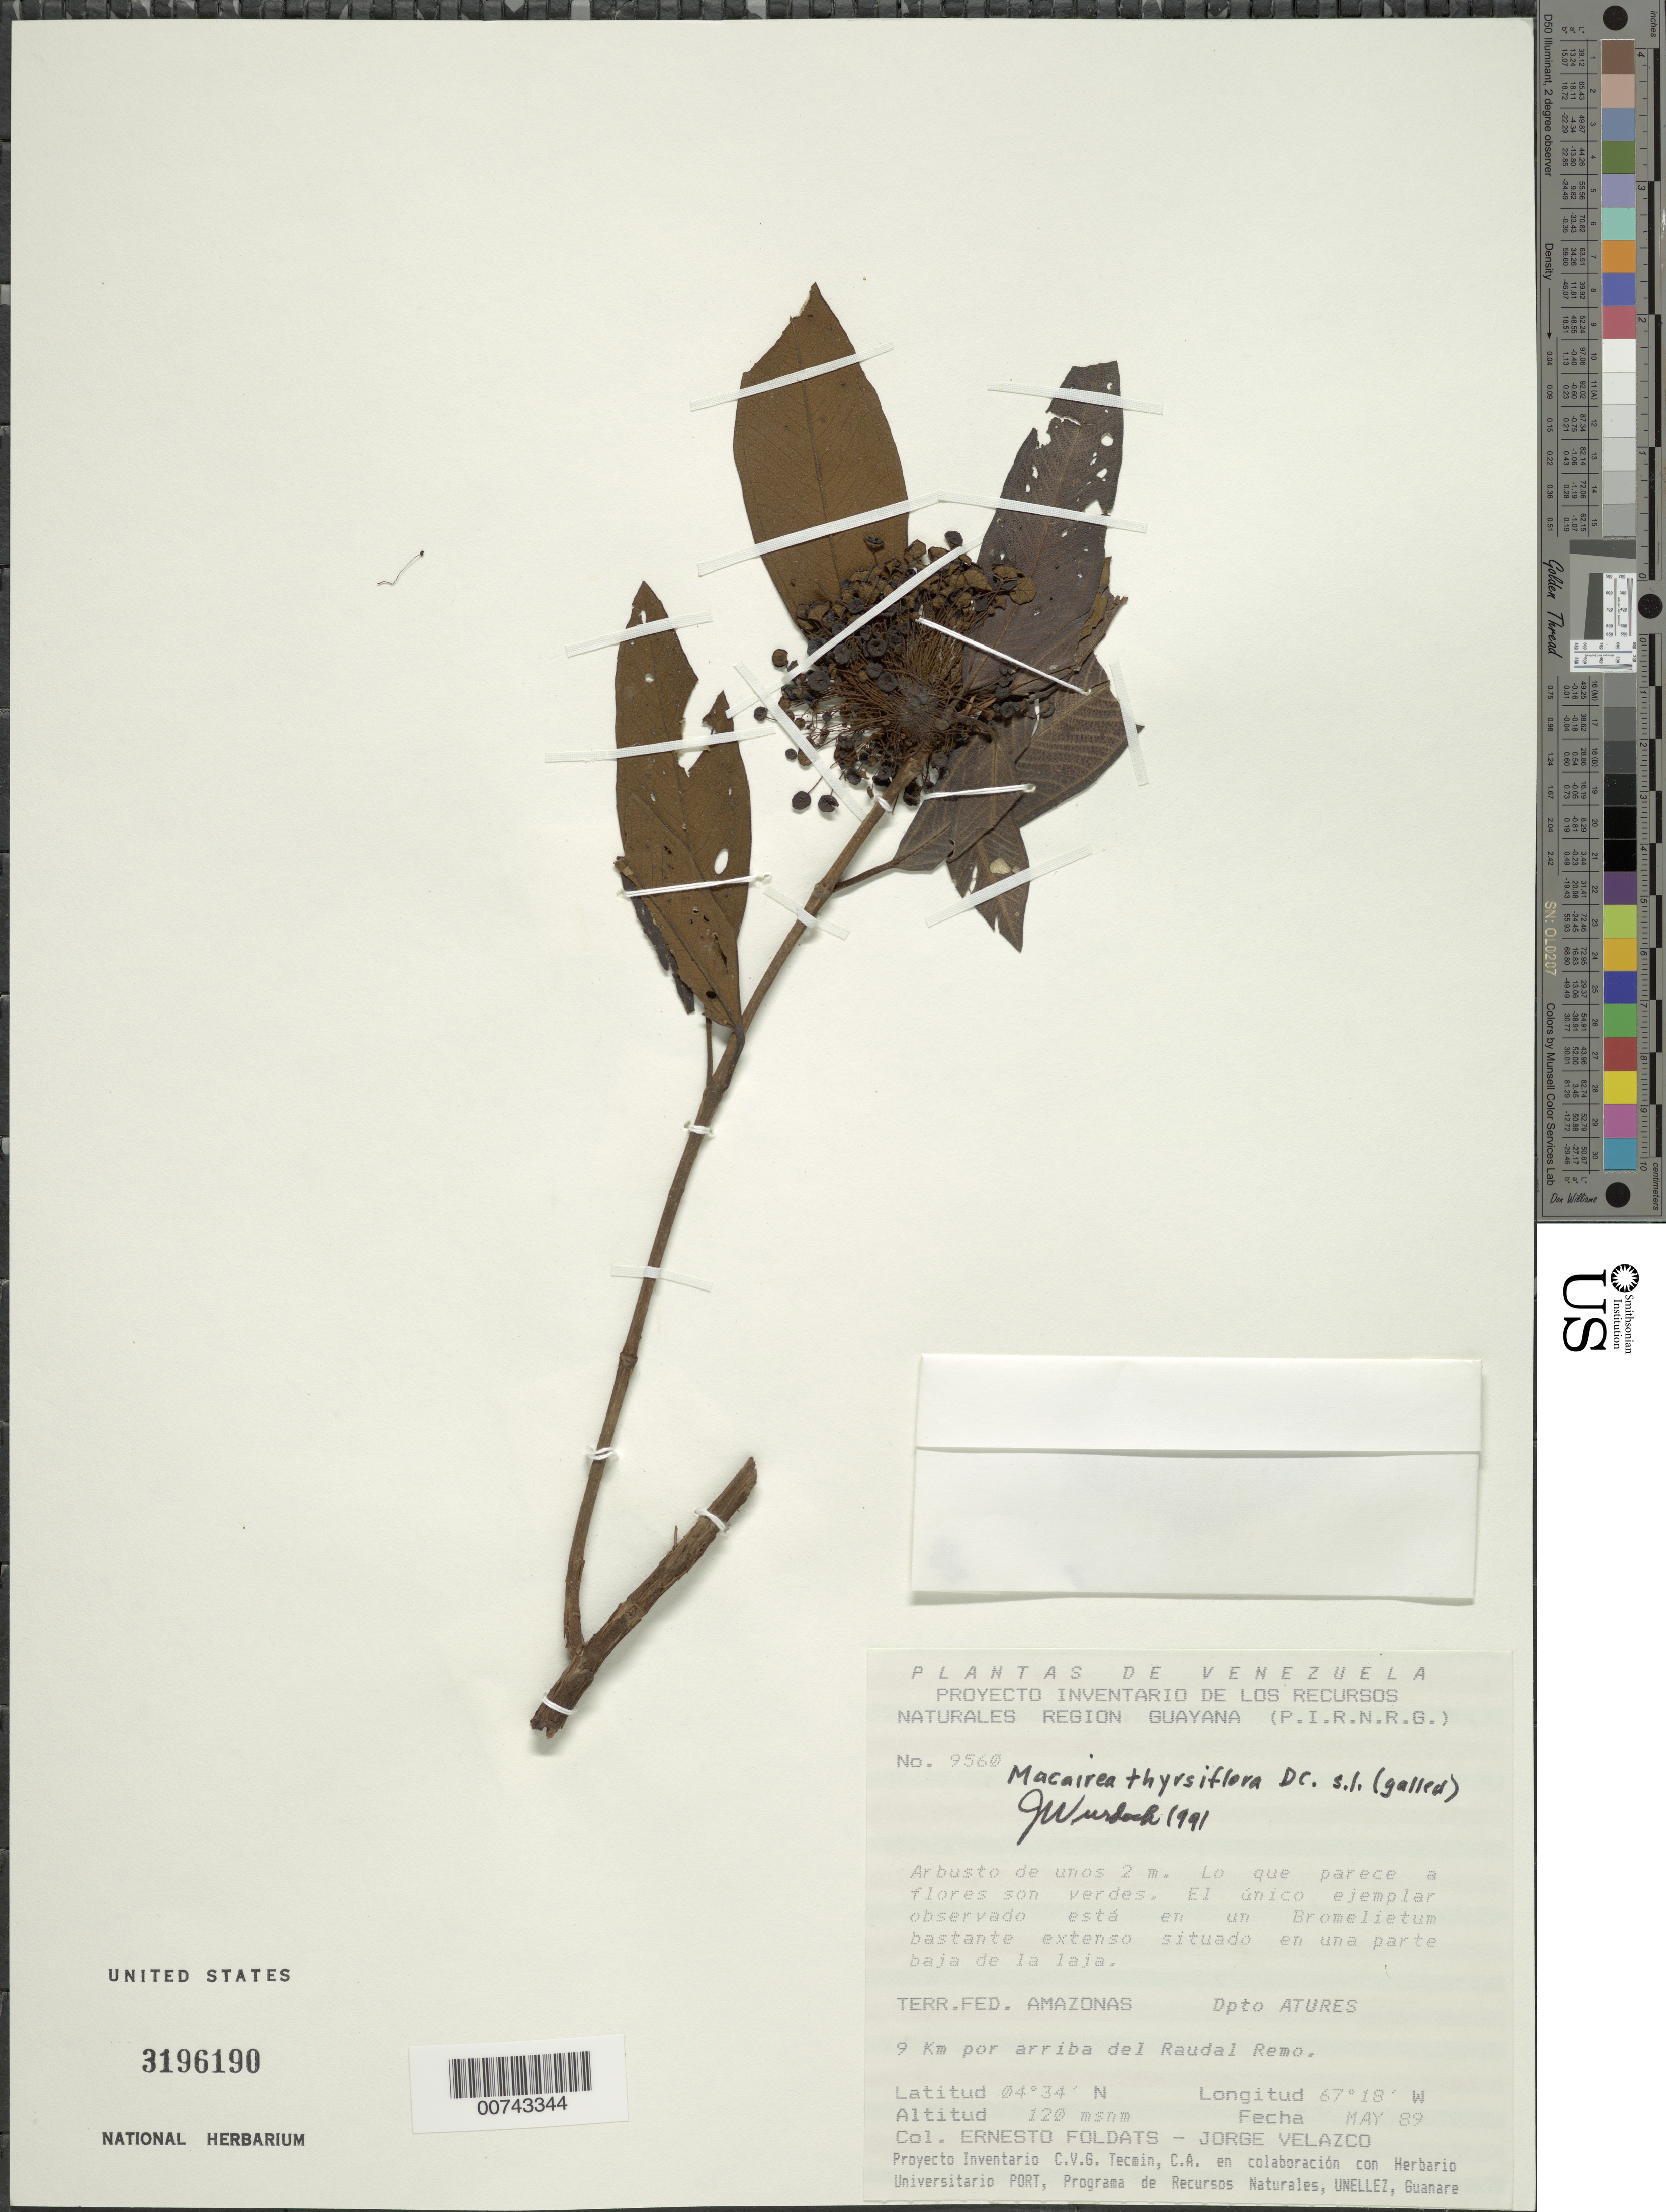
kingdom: Plantae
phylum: Tracheophyta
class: Magnoliopsida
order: Myrtales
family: Melastomataceae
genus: Macairea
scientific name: Macairea thyrsiflora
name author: DC.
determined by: Nunes da Silva, Diego, (RB), Jardim Botanico do Rio de Janeiro - Herbario (BRAZIL)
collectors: E. Foldats & J. Velazco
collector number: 9560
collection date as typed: May-89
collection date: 1989-05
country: Venezuela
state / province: Amazonas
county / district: Atures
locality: Raudal Remo, 9 km por arriba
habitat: El unico ejemplar observado esta en un Bromelietum basante extenso situado en una parte baja de la laja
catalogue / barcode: US 3196190